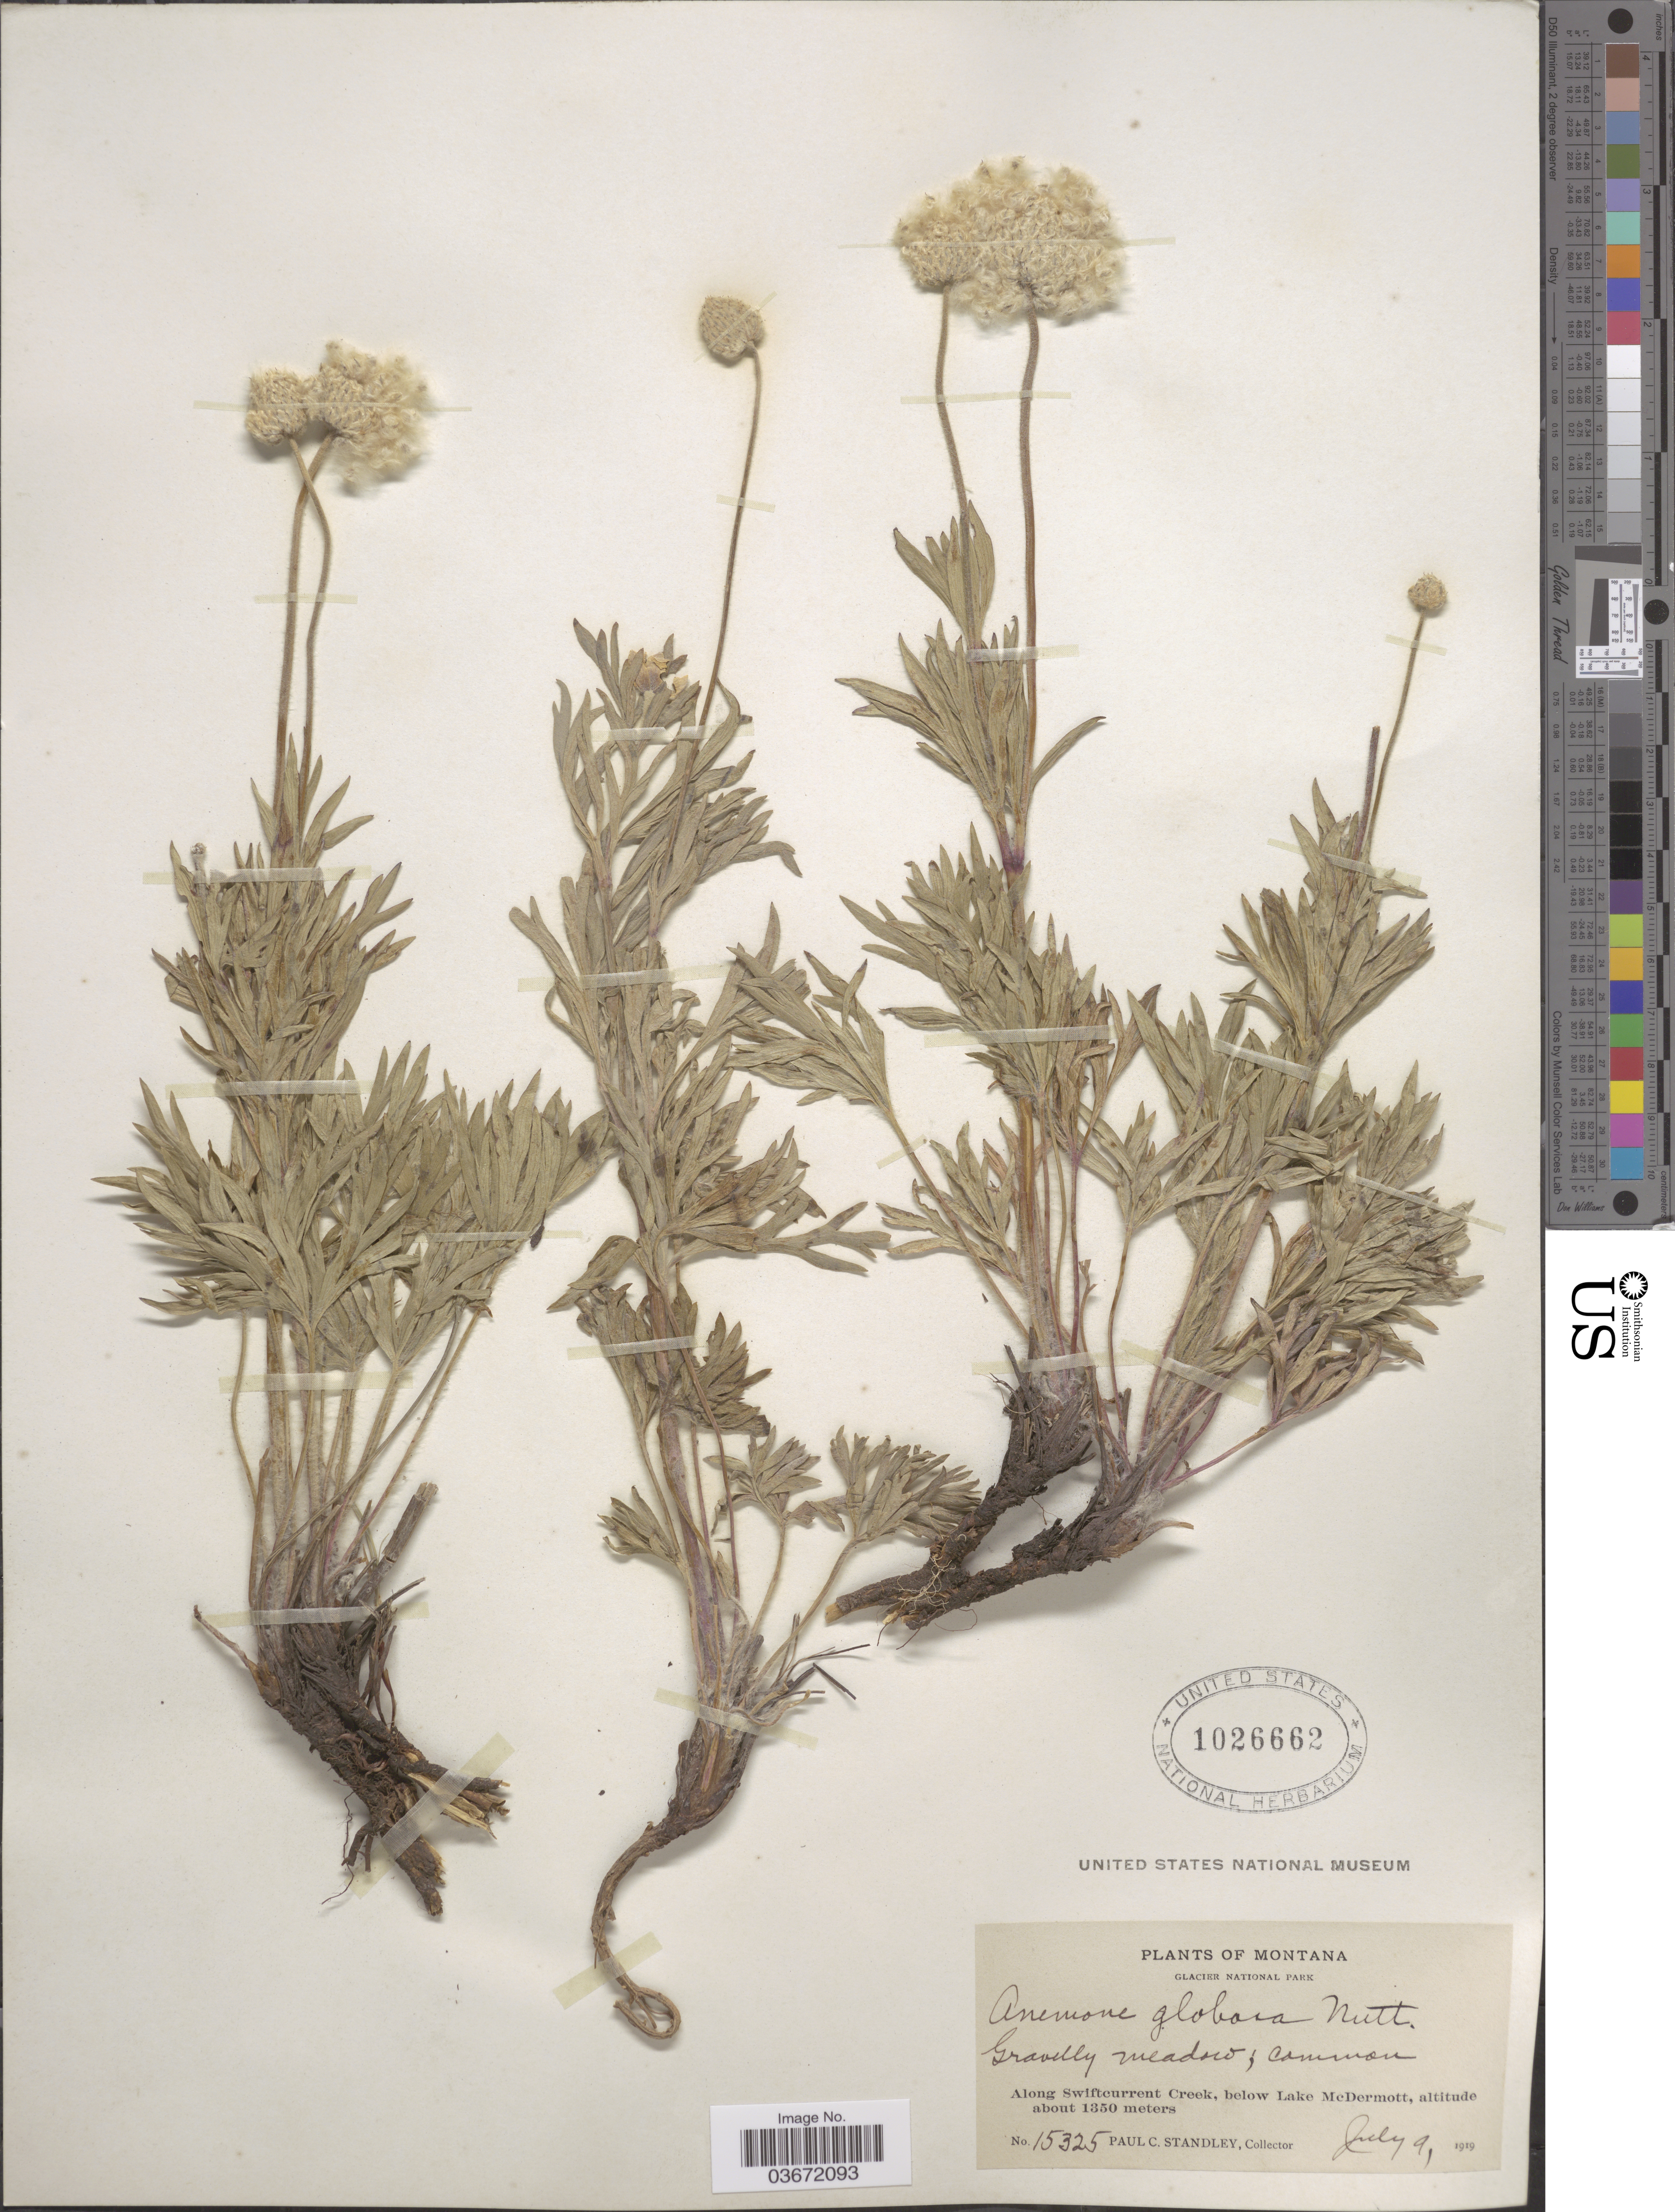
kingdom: Plantae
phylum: Tracheophyta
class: Magnoliopsida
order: Ranunculales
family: Ranunculaceae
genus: Anemone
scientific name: Anemone globosa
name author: (Torr. & A. Gray) Nutt. ex A. Heller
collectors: P. C. Standley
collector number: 15325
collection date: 1919-07-09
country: United States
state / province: Montana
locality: Glacier National Park. Along Swiftcurrent Creek, below Lake McDermott.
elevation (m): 1350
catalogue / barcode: US 1026662